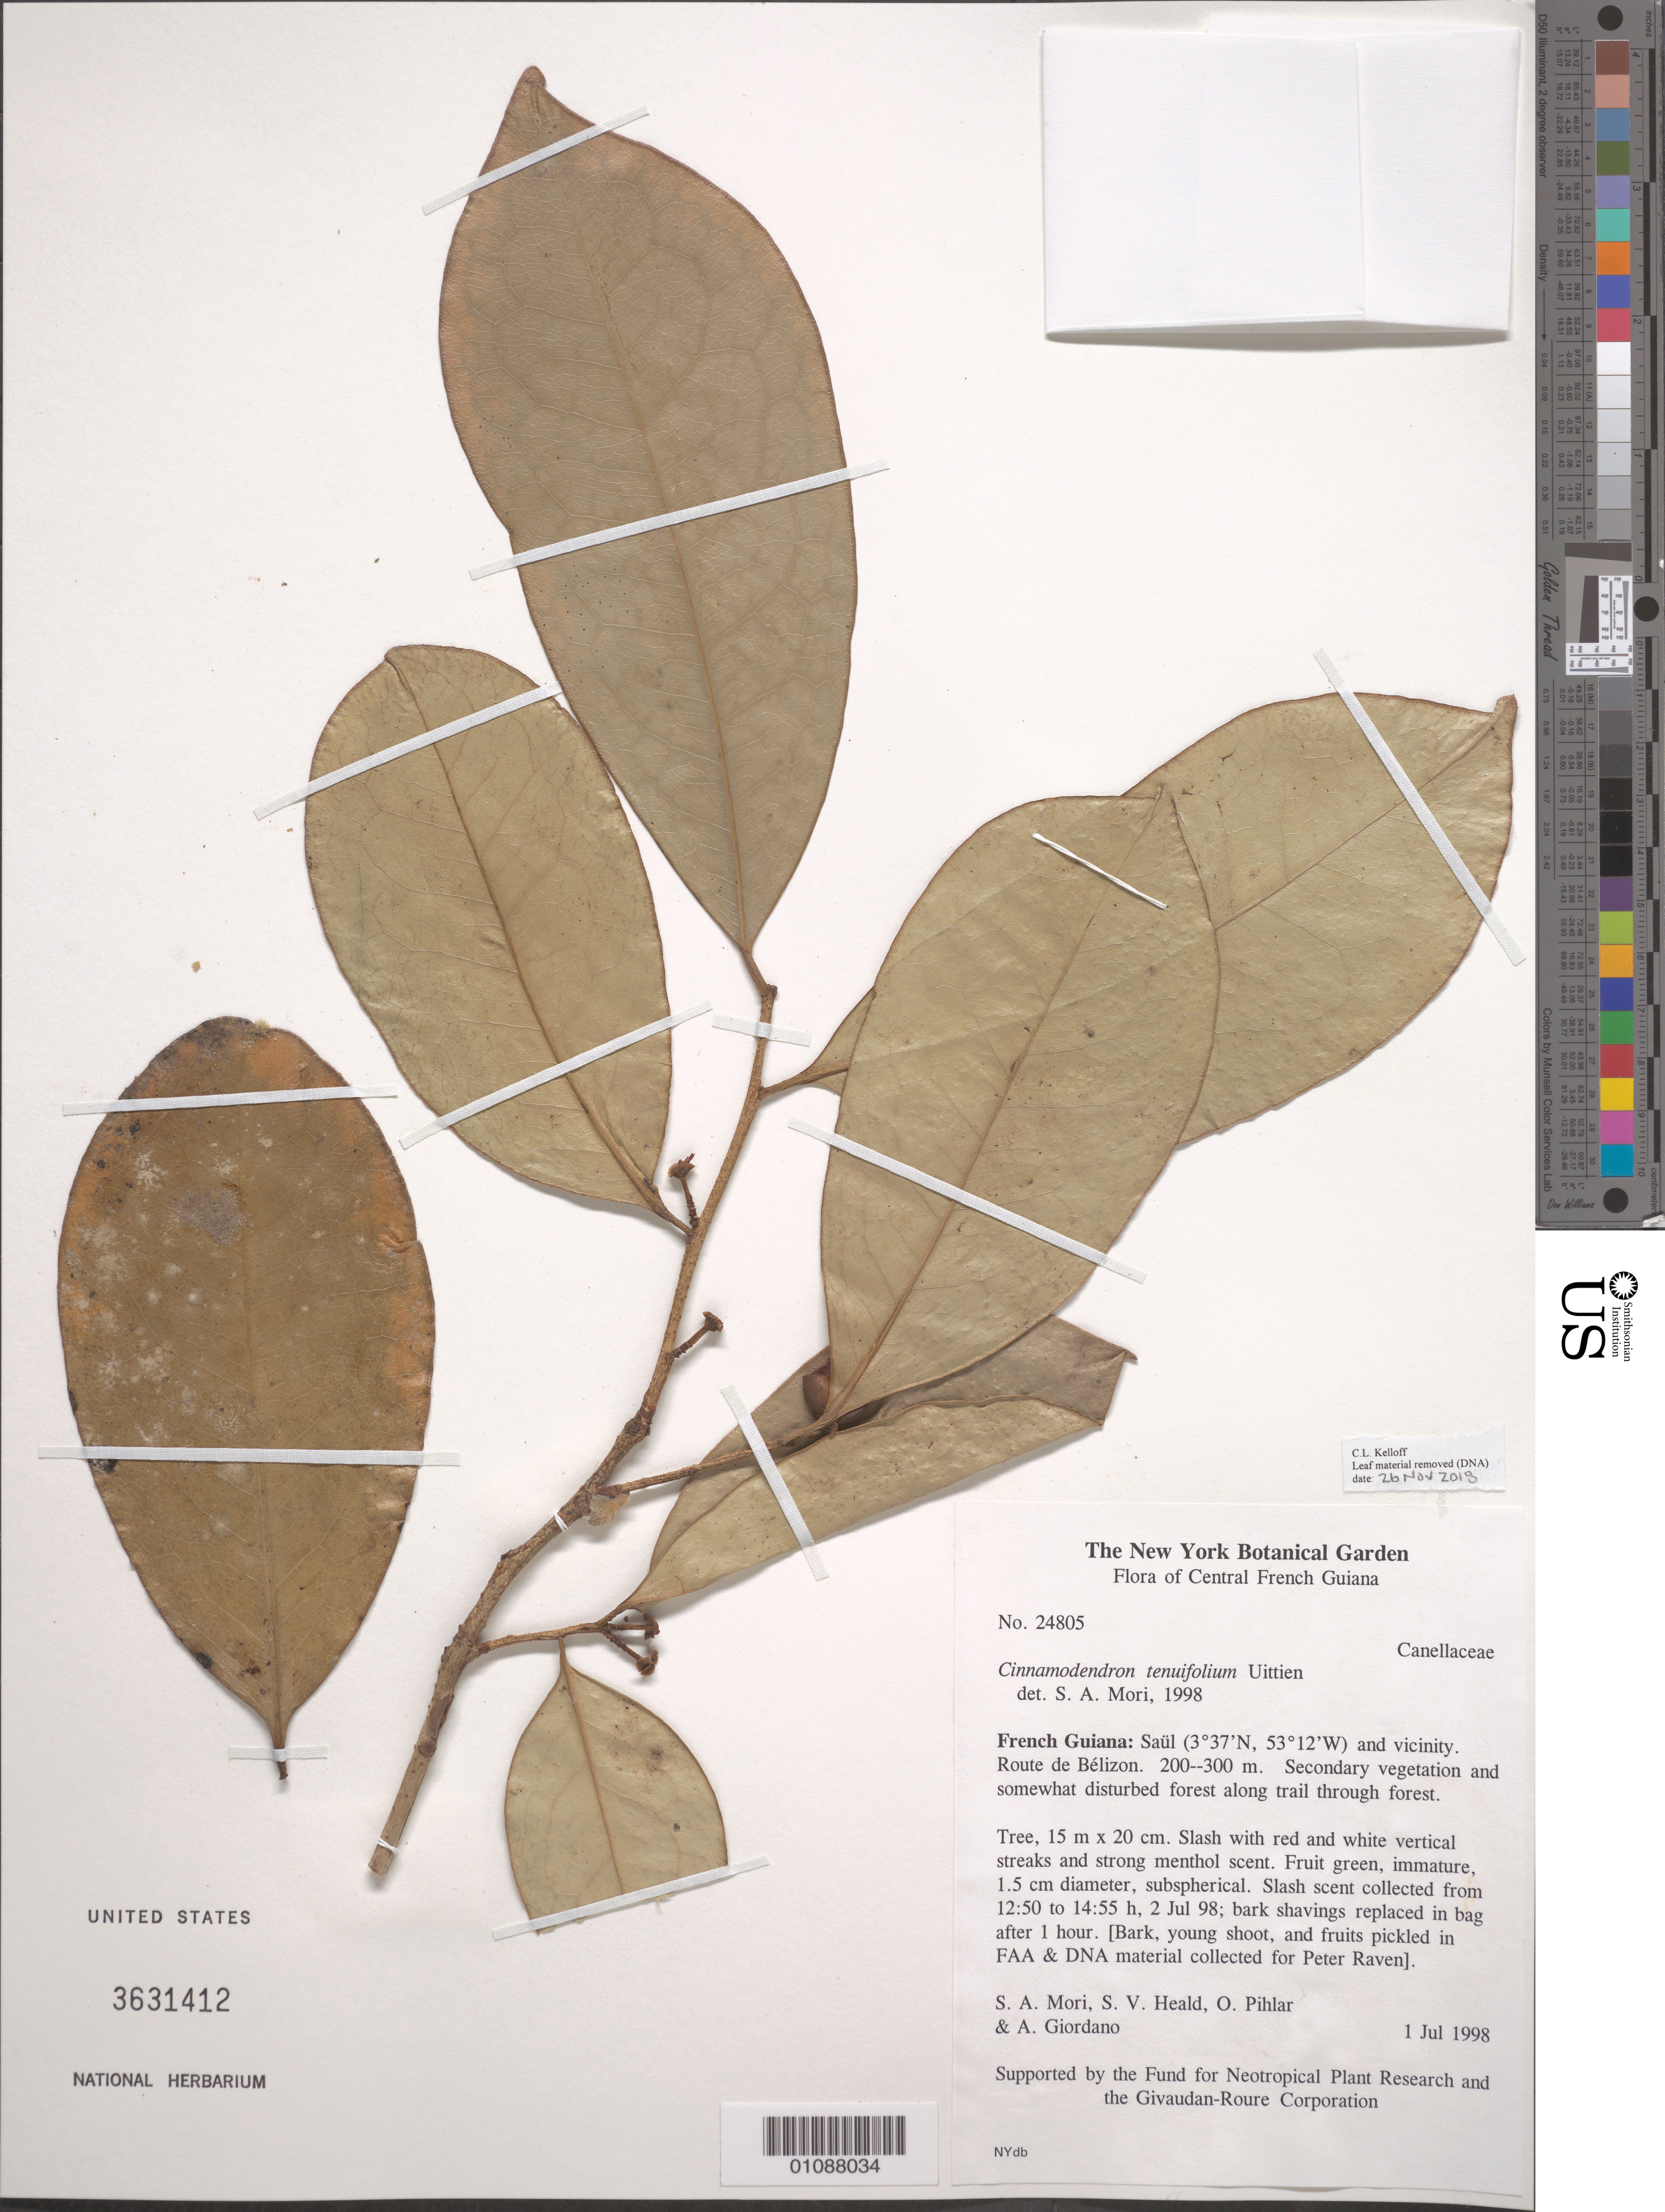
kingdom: Plantae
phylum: Tracheophyta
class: Magnoliopsida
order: Canellales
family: Canellaceae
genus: Cinnamodendron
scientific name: Cinnamodendron tenuifolium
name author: Uittien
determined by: Mori, Scott A.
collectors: S. Mori, S. Heald, O. Pihlar & A. Giordano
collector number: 24805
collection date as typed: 1-Jul-98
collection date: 1998-07-01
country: French Guiana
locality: Saül and vic., Route de Bélizon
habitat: Secondary vegetation and somewhat disturbed forest along trail through forest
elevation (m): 200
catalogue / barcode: US 3631412